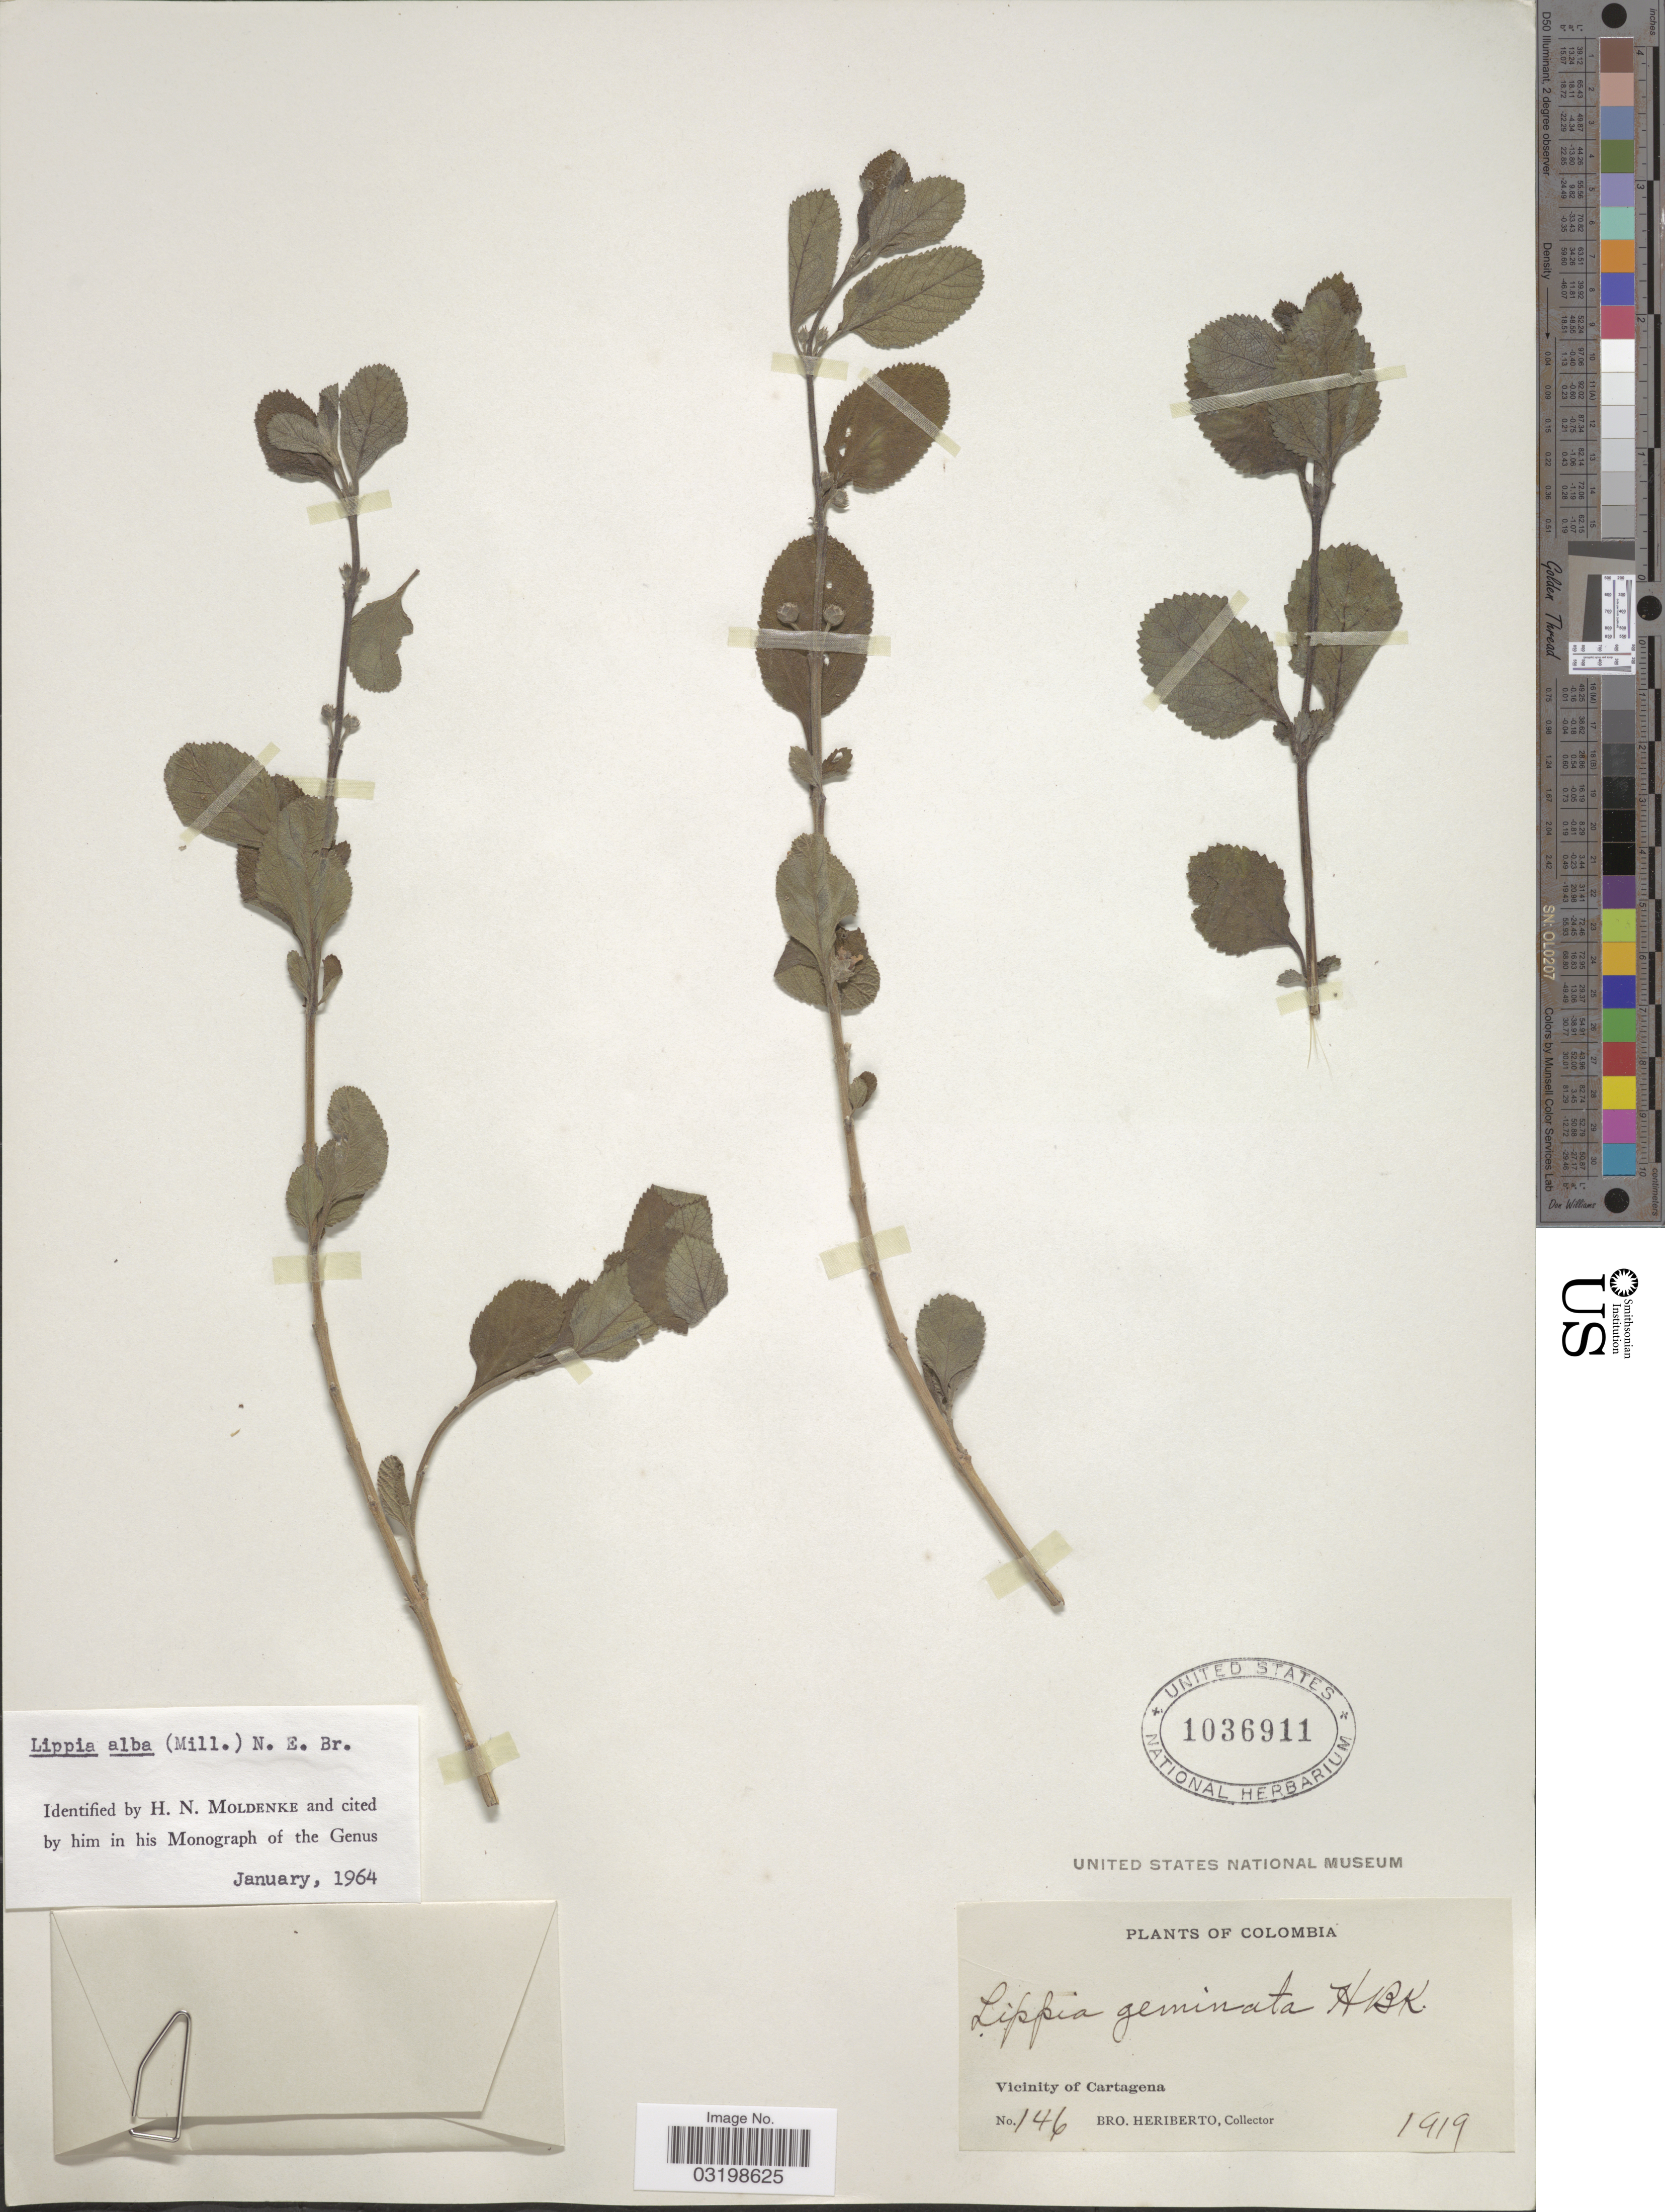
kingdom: Plantae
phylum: Tracheophyta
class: Magnoliopsida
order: Lamiales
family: Verbenaceae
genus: Lippia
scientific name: Lippia alba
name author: (Mill.) N.E. Br. ex Britton & P. Wilson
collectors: B. Heriberto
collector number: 146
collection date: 1919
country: Colombia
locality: Vicinity of Cartagena.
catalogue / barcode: US 1036911